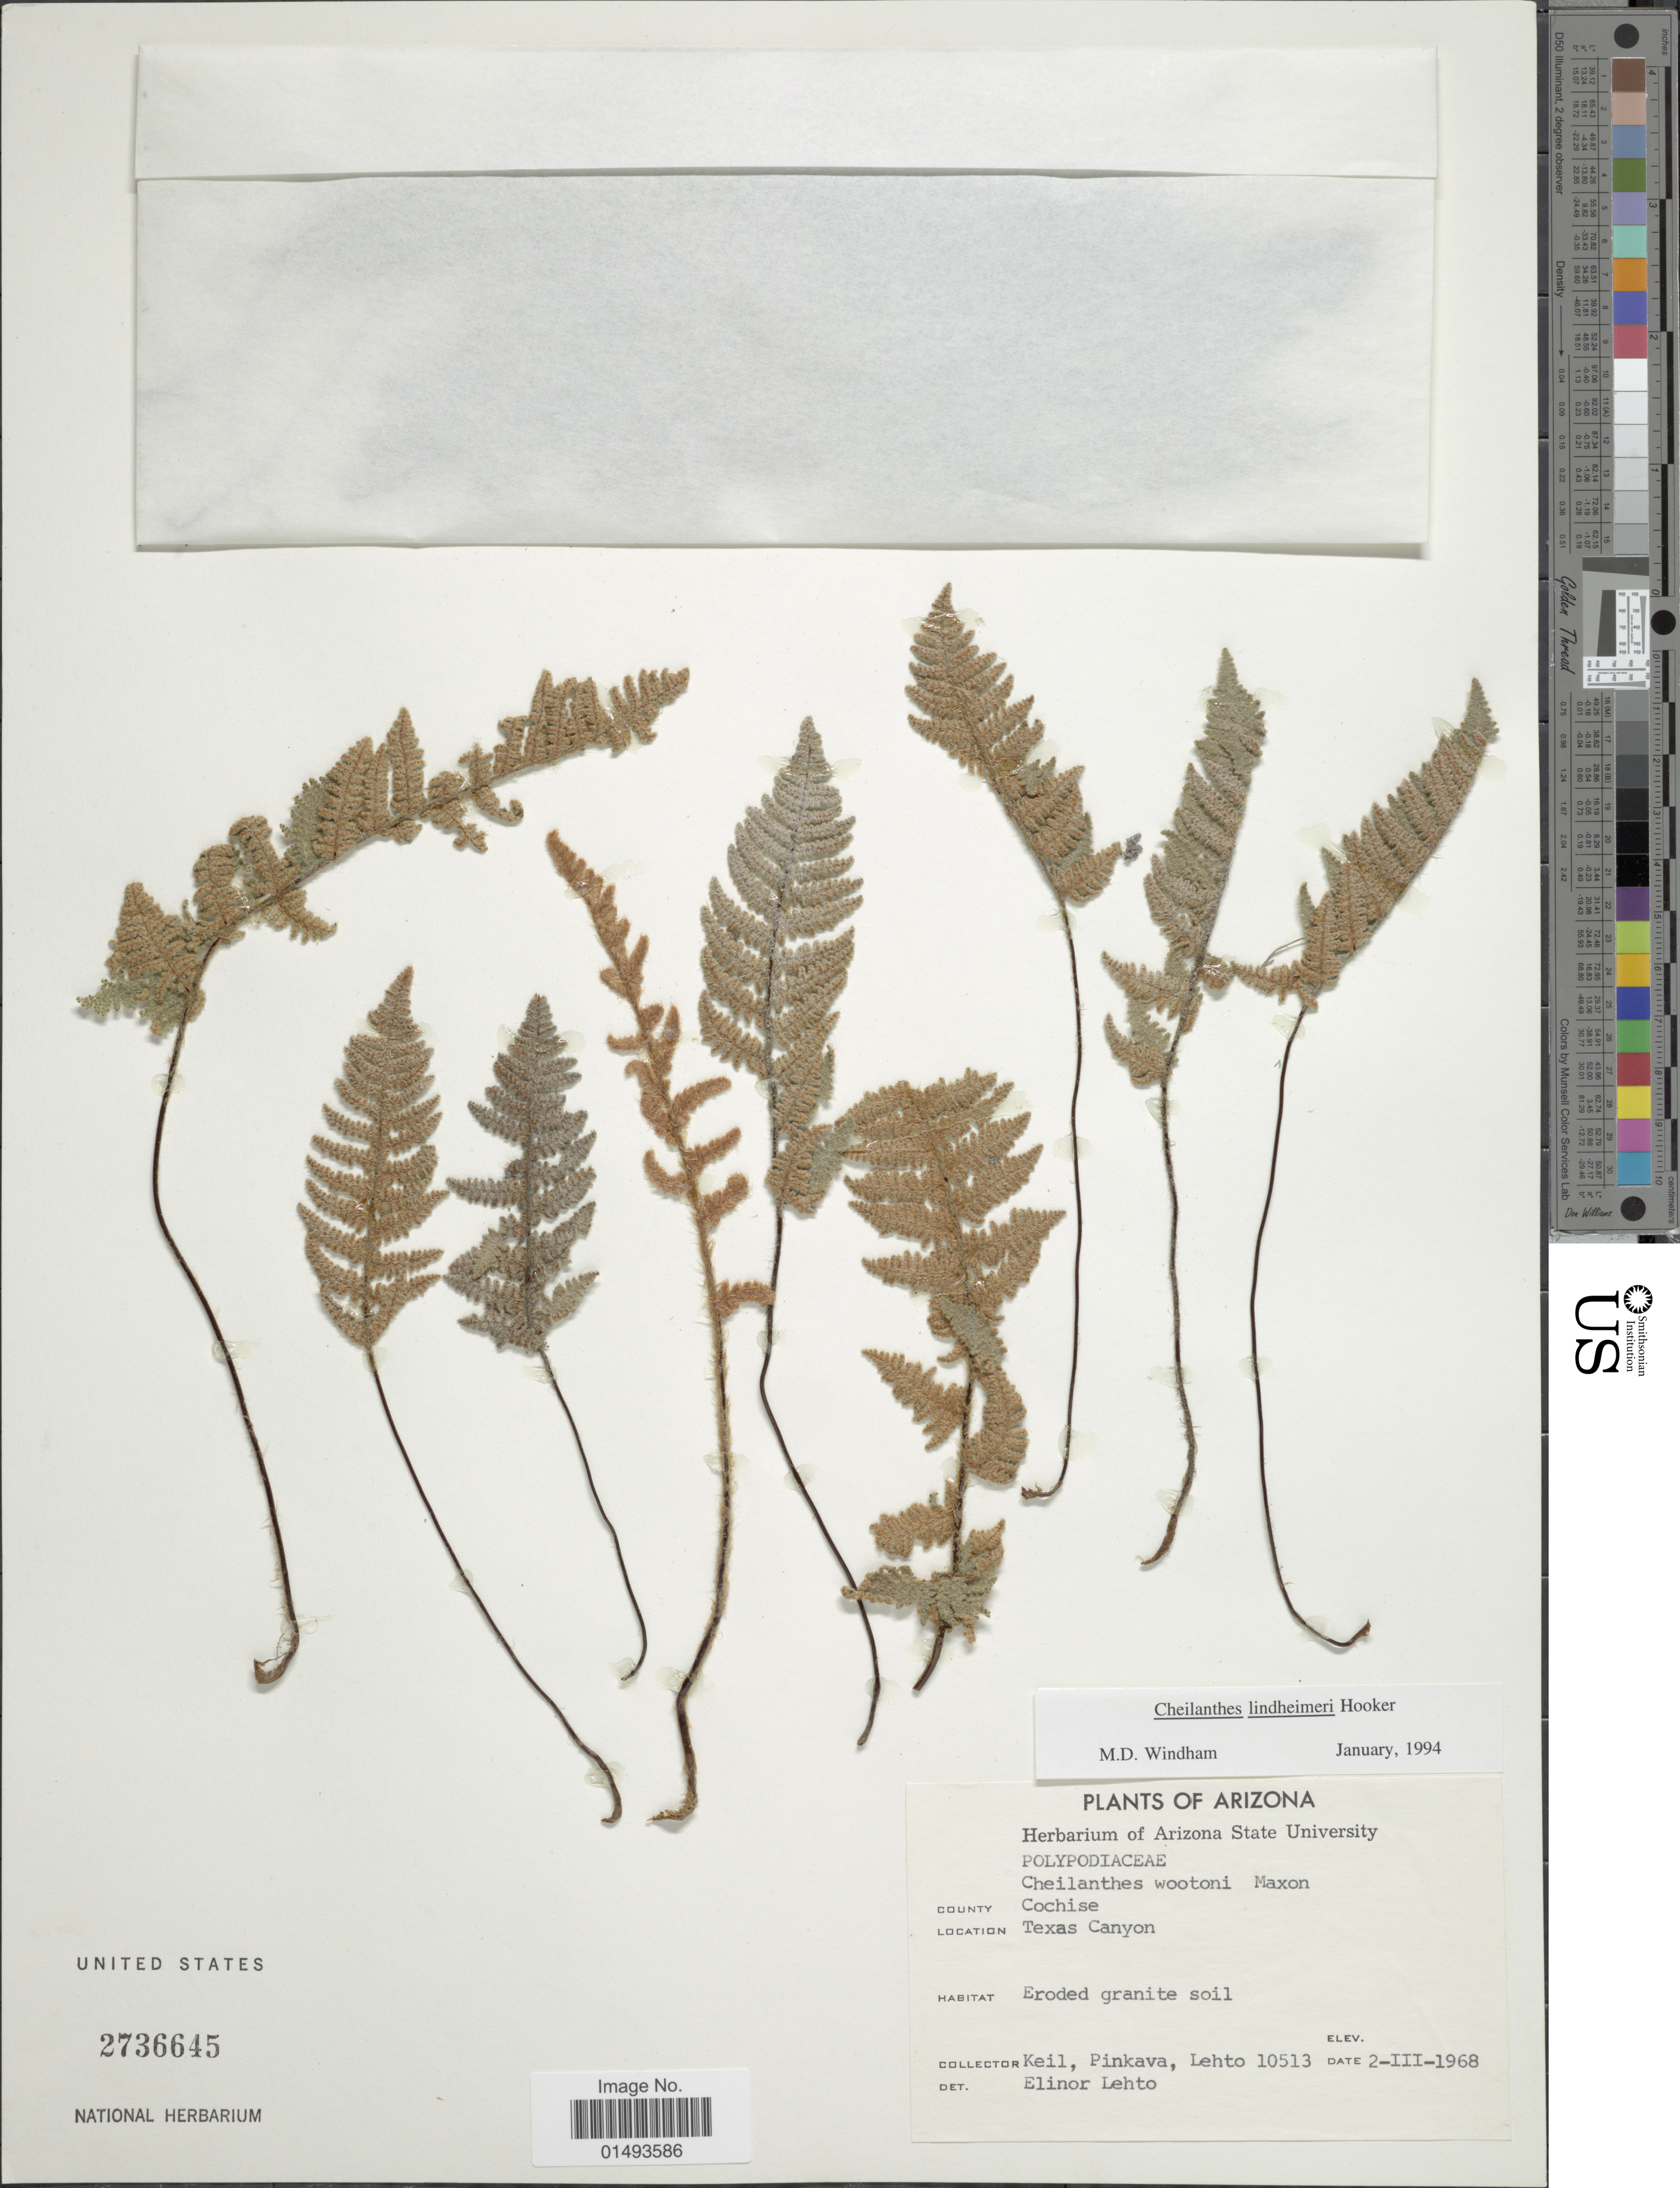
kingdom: Plantae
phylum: Tracheophyta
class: Polypodiopsida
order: Polypodiales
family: Pteridaceae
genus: Myriopteris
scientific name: Myriopteris lindheimeri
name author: (Hook.) J. Sm.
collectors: Letho, E., Keil & -. Pinkava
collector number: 10513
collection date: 1968-03-02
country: United States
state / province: Arizona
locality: Plants of Arizona, Cochise, Texas Canyon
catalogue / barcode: US 2736645